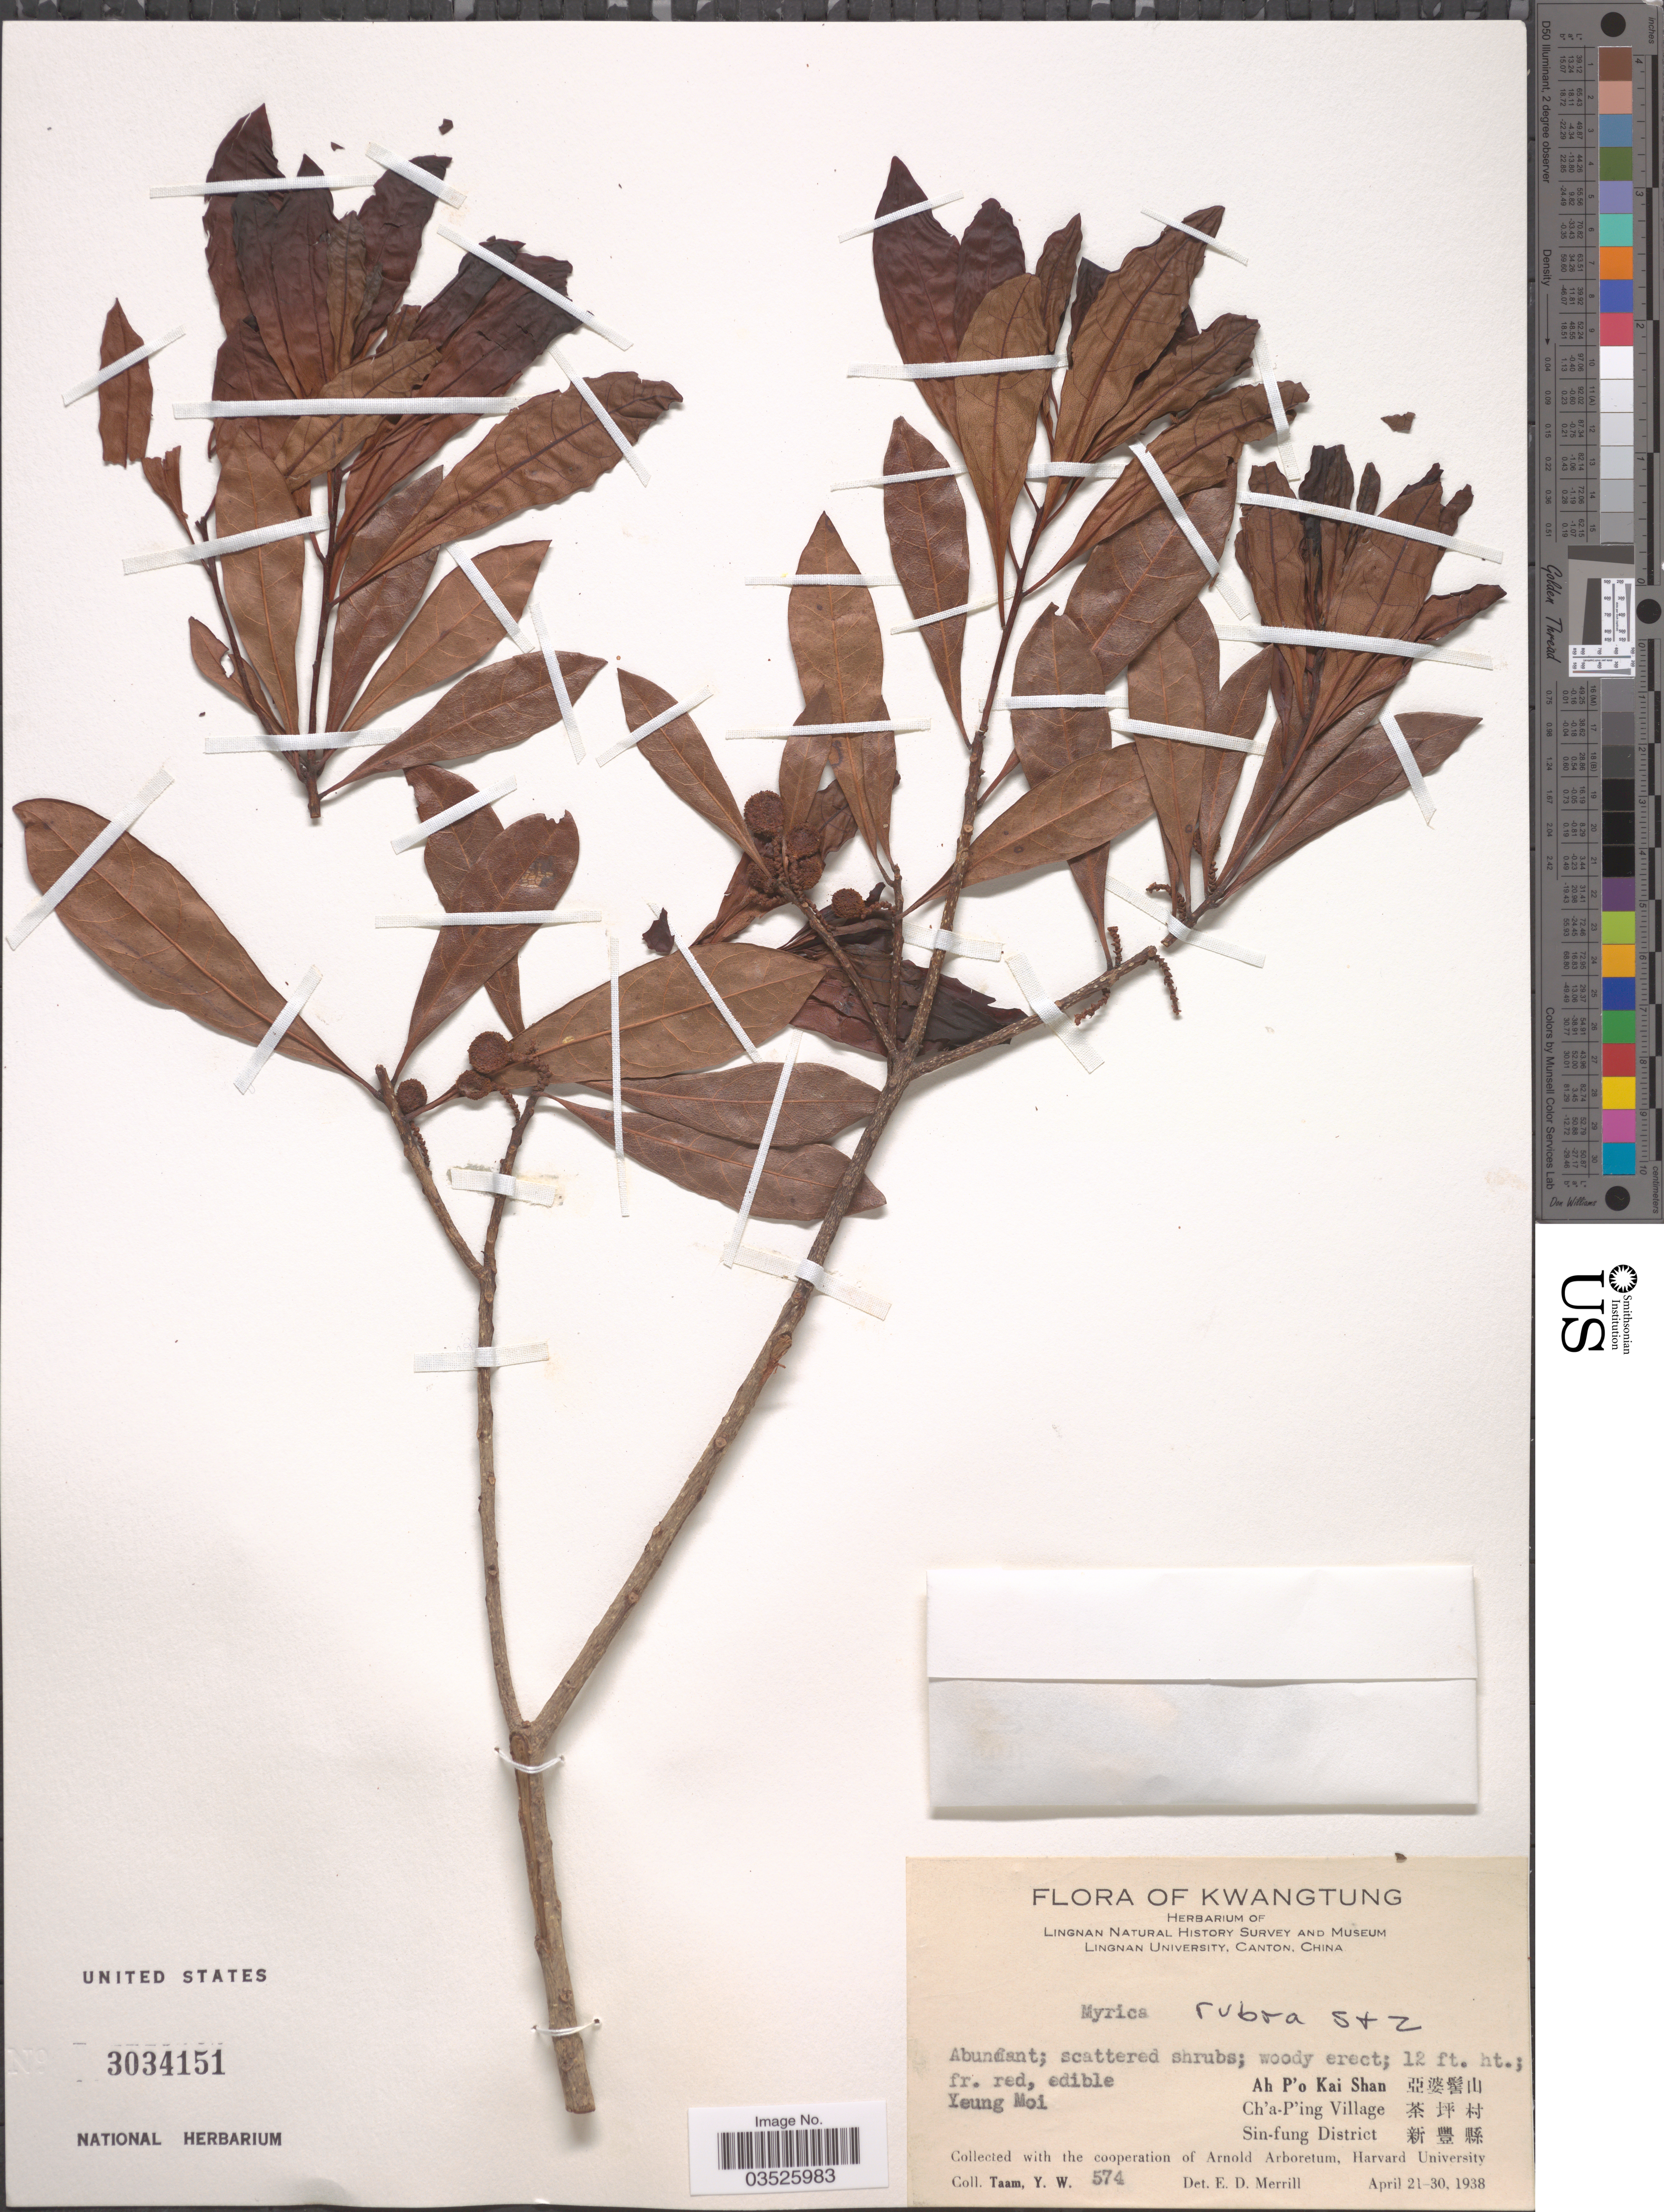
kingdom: Plantae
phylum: Tracheophyta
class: Magnoliopsida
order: Fagales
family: Myricaceae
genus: Morella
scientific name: Morella rubra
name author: Lour.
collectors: Y. W. Taam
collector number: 574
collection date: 1938-04-21/1938-04-30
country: China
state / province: Guangdong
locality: Kwangtung. Yeung Moi. Ah P'o Kai Shan X. Ch'a-P'ing Village X. Sin-fung District X.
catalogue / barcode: US 3034151